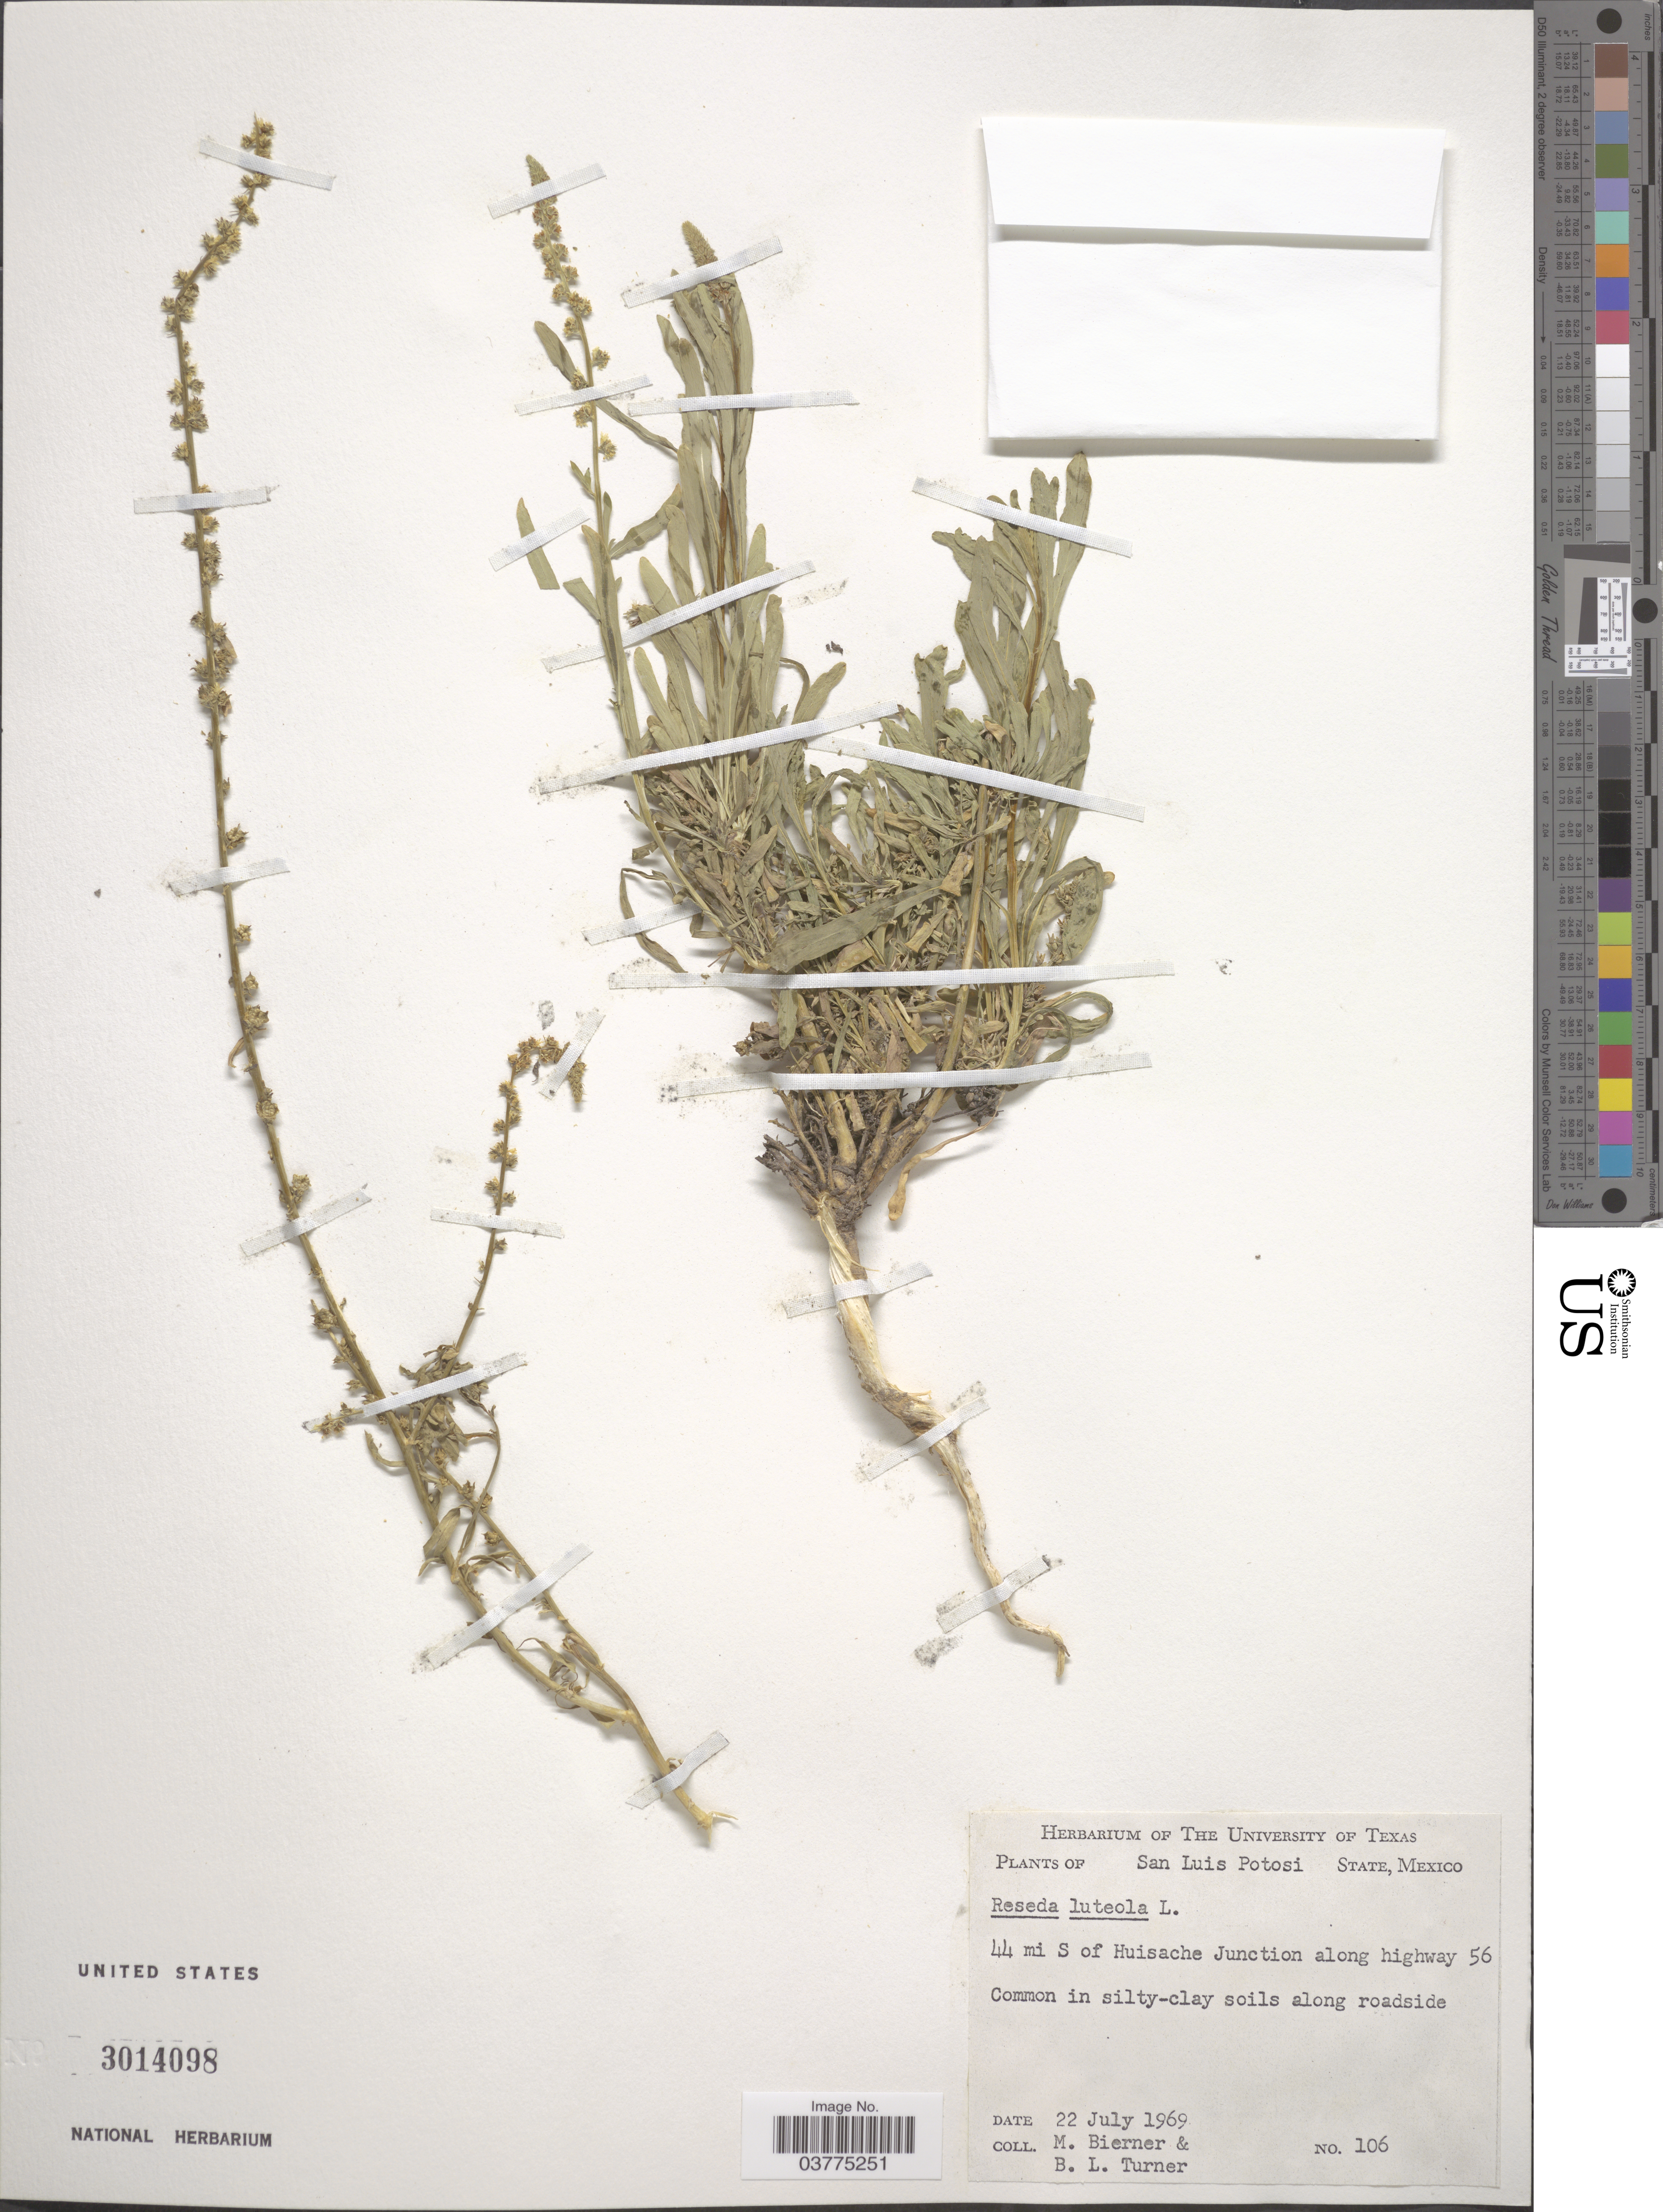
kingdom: Plantae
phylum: Tracheophyta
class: Magnoliopsida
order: Brassicales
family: Resedaceae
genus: Reseda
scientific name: Reseda luteola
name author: L.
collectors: M. W. Bierner & B. L. Turner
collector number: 106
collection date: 1969-07-22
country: Mexico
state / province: San Luis Potosí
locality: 44 mi S of Huisache Junction along highway 56.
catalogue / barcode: US 3014098